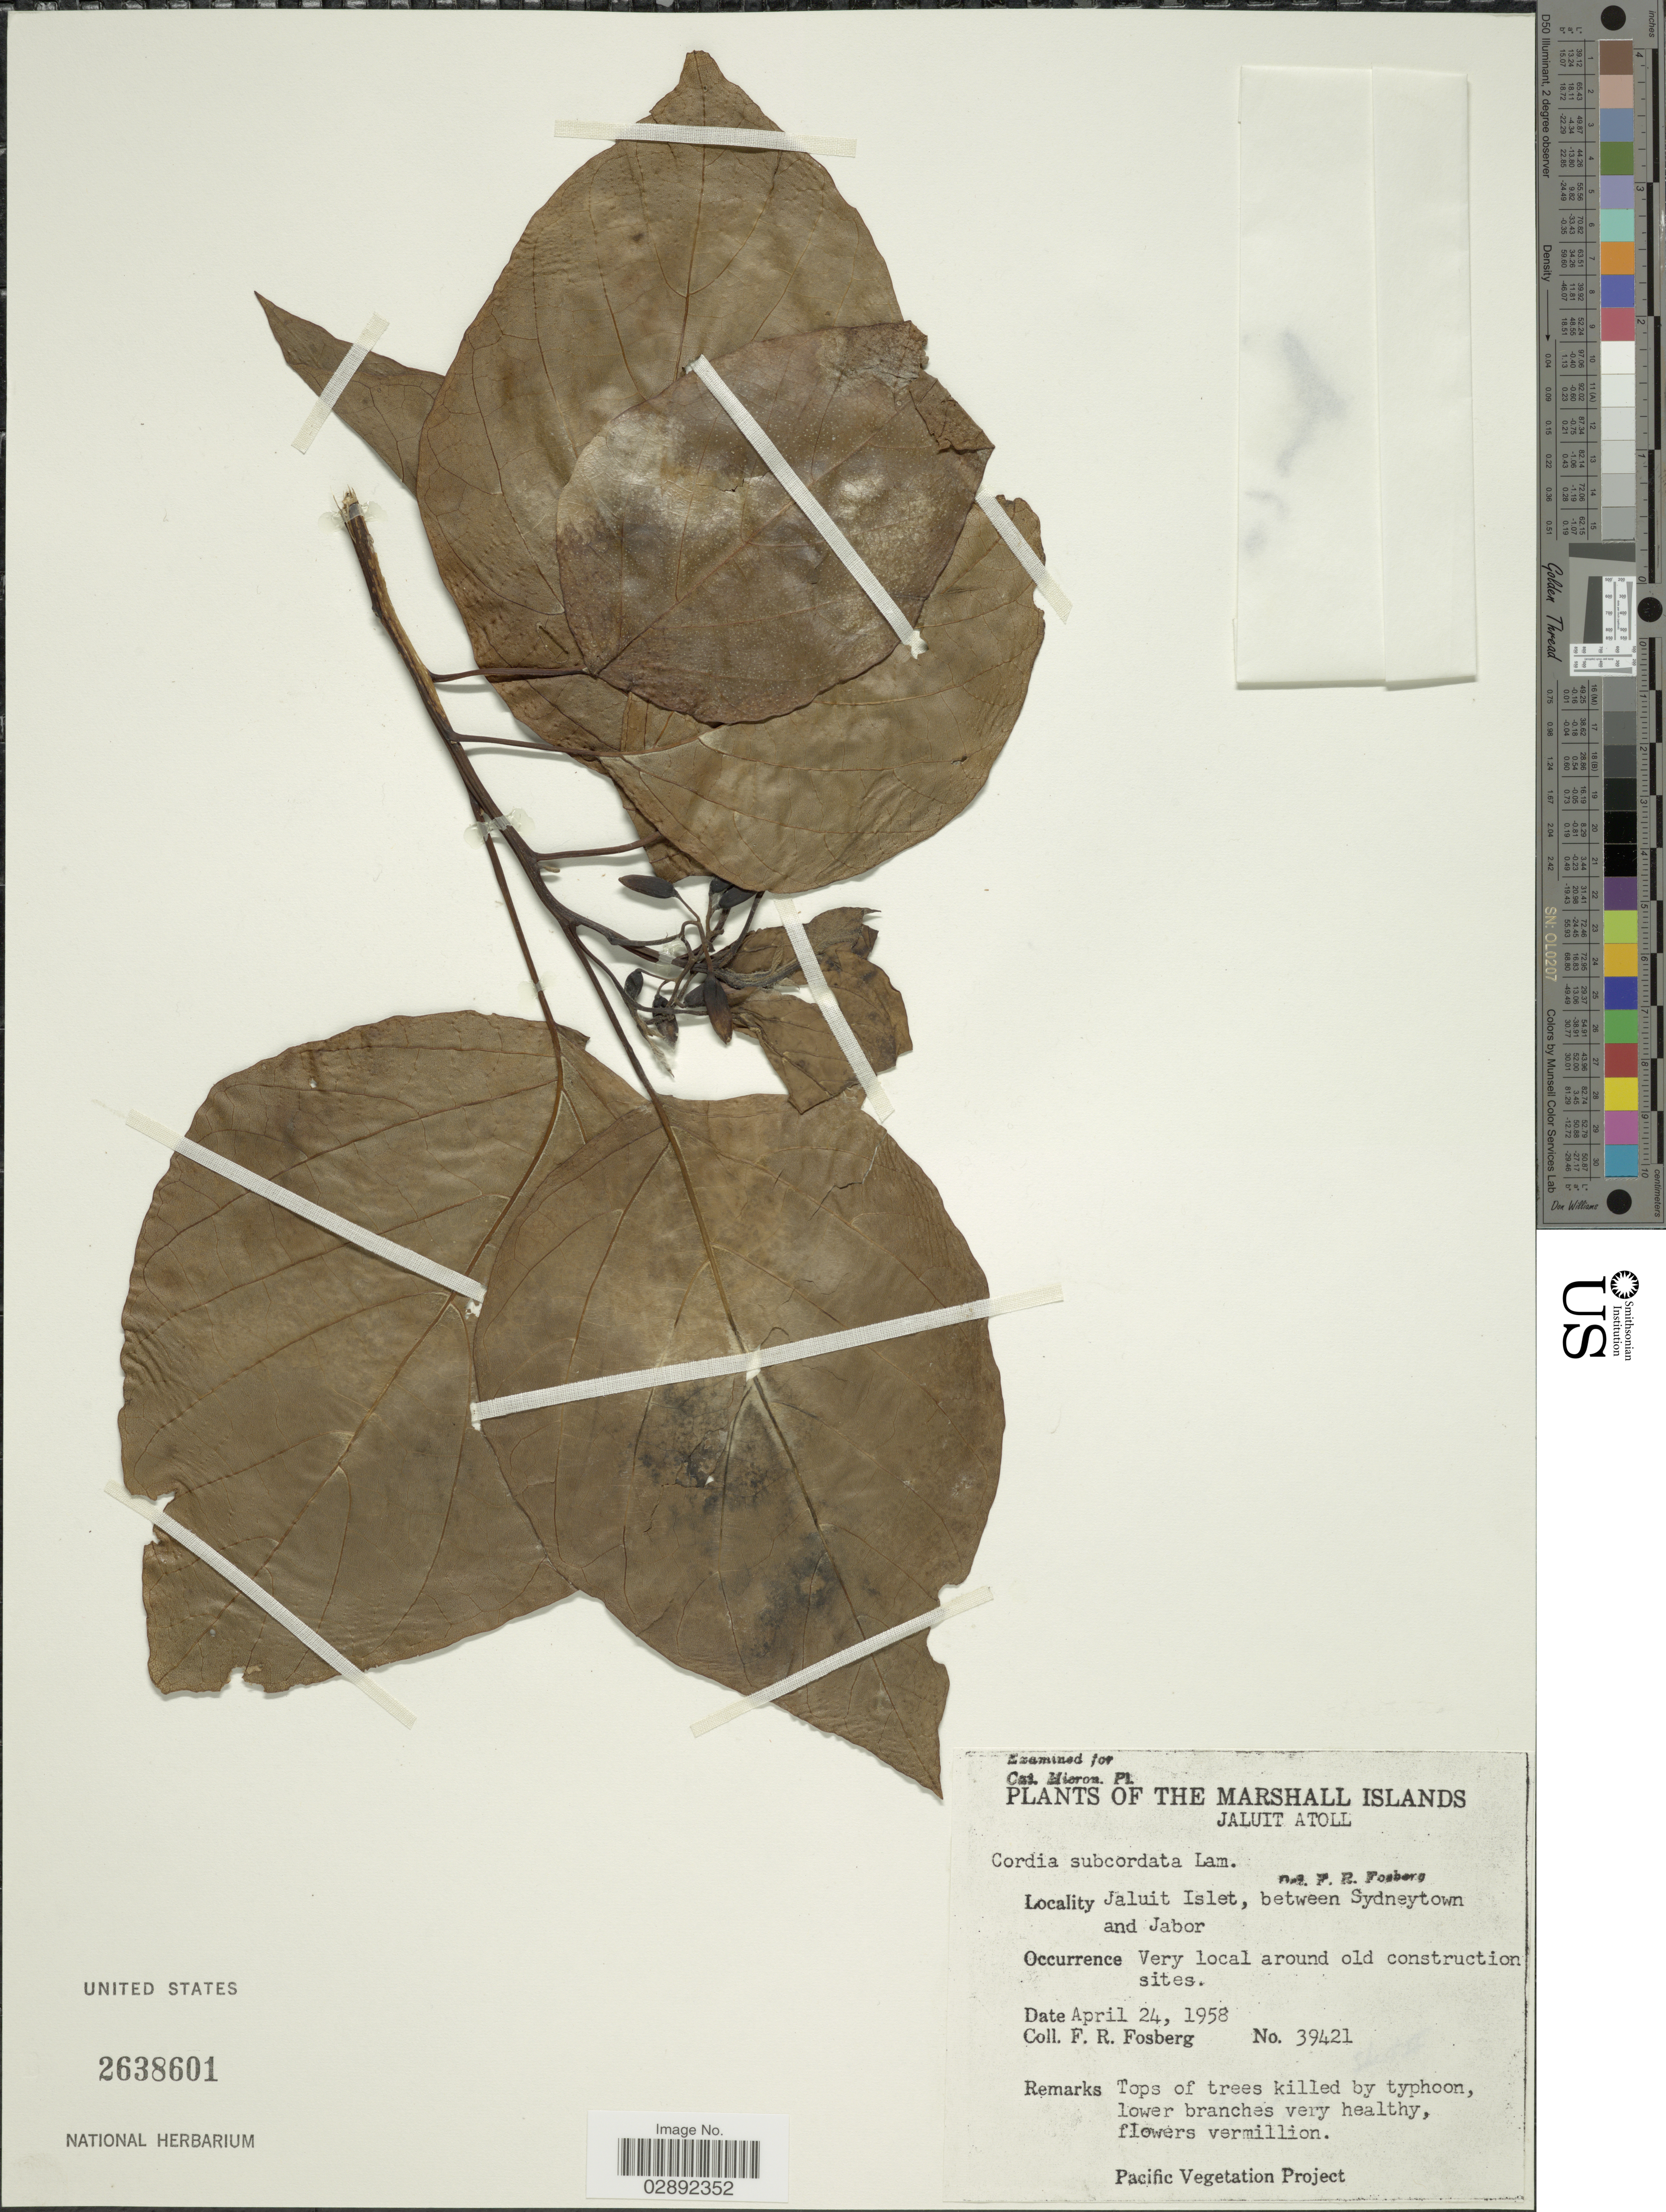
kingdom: Plantae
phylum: Tracheophyta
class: Magnoliopsida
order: Boraginales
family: Cordiaceae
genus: Cordia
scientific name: Cordia subcordata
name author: Lam.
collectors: F. R. Fosberg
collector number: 39421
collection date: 1958-04-24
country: Marshall Islands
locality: Jaluit Atoll. Jaluit Islet, between Sydneytown and Jabor.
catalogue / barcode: US 2638601